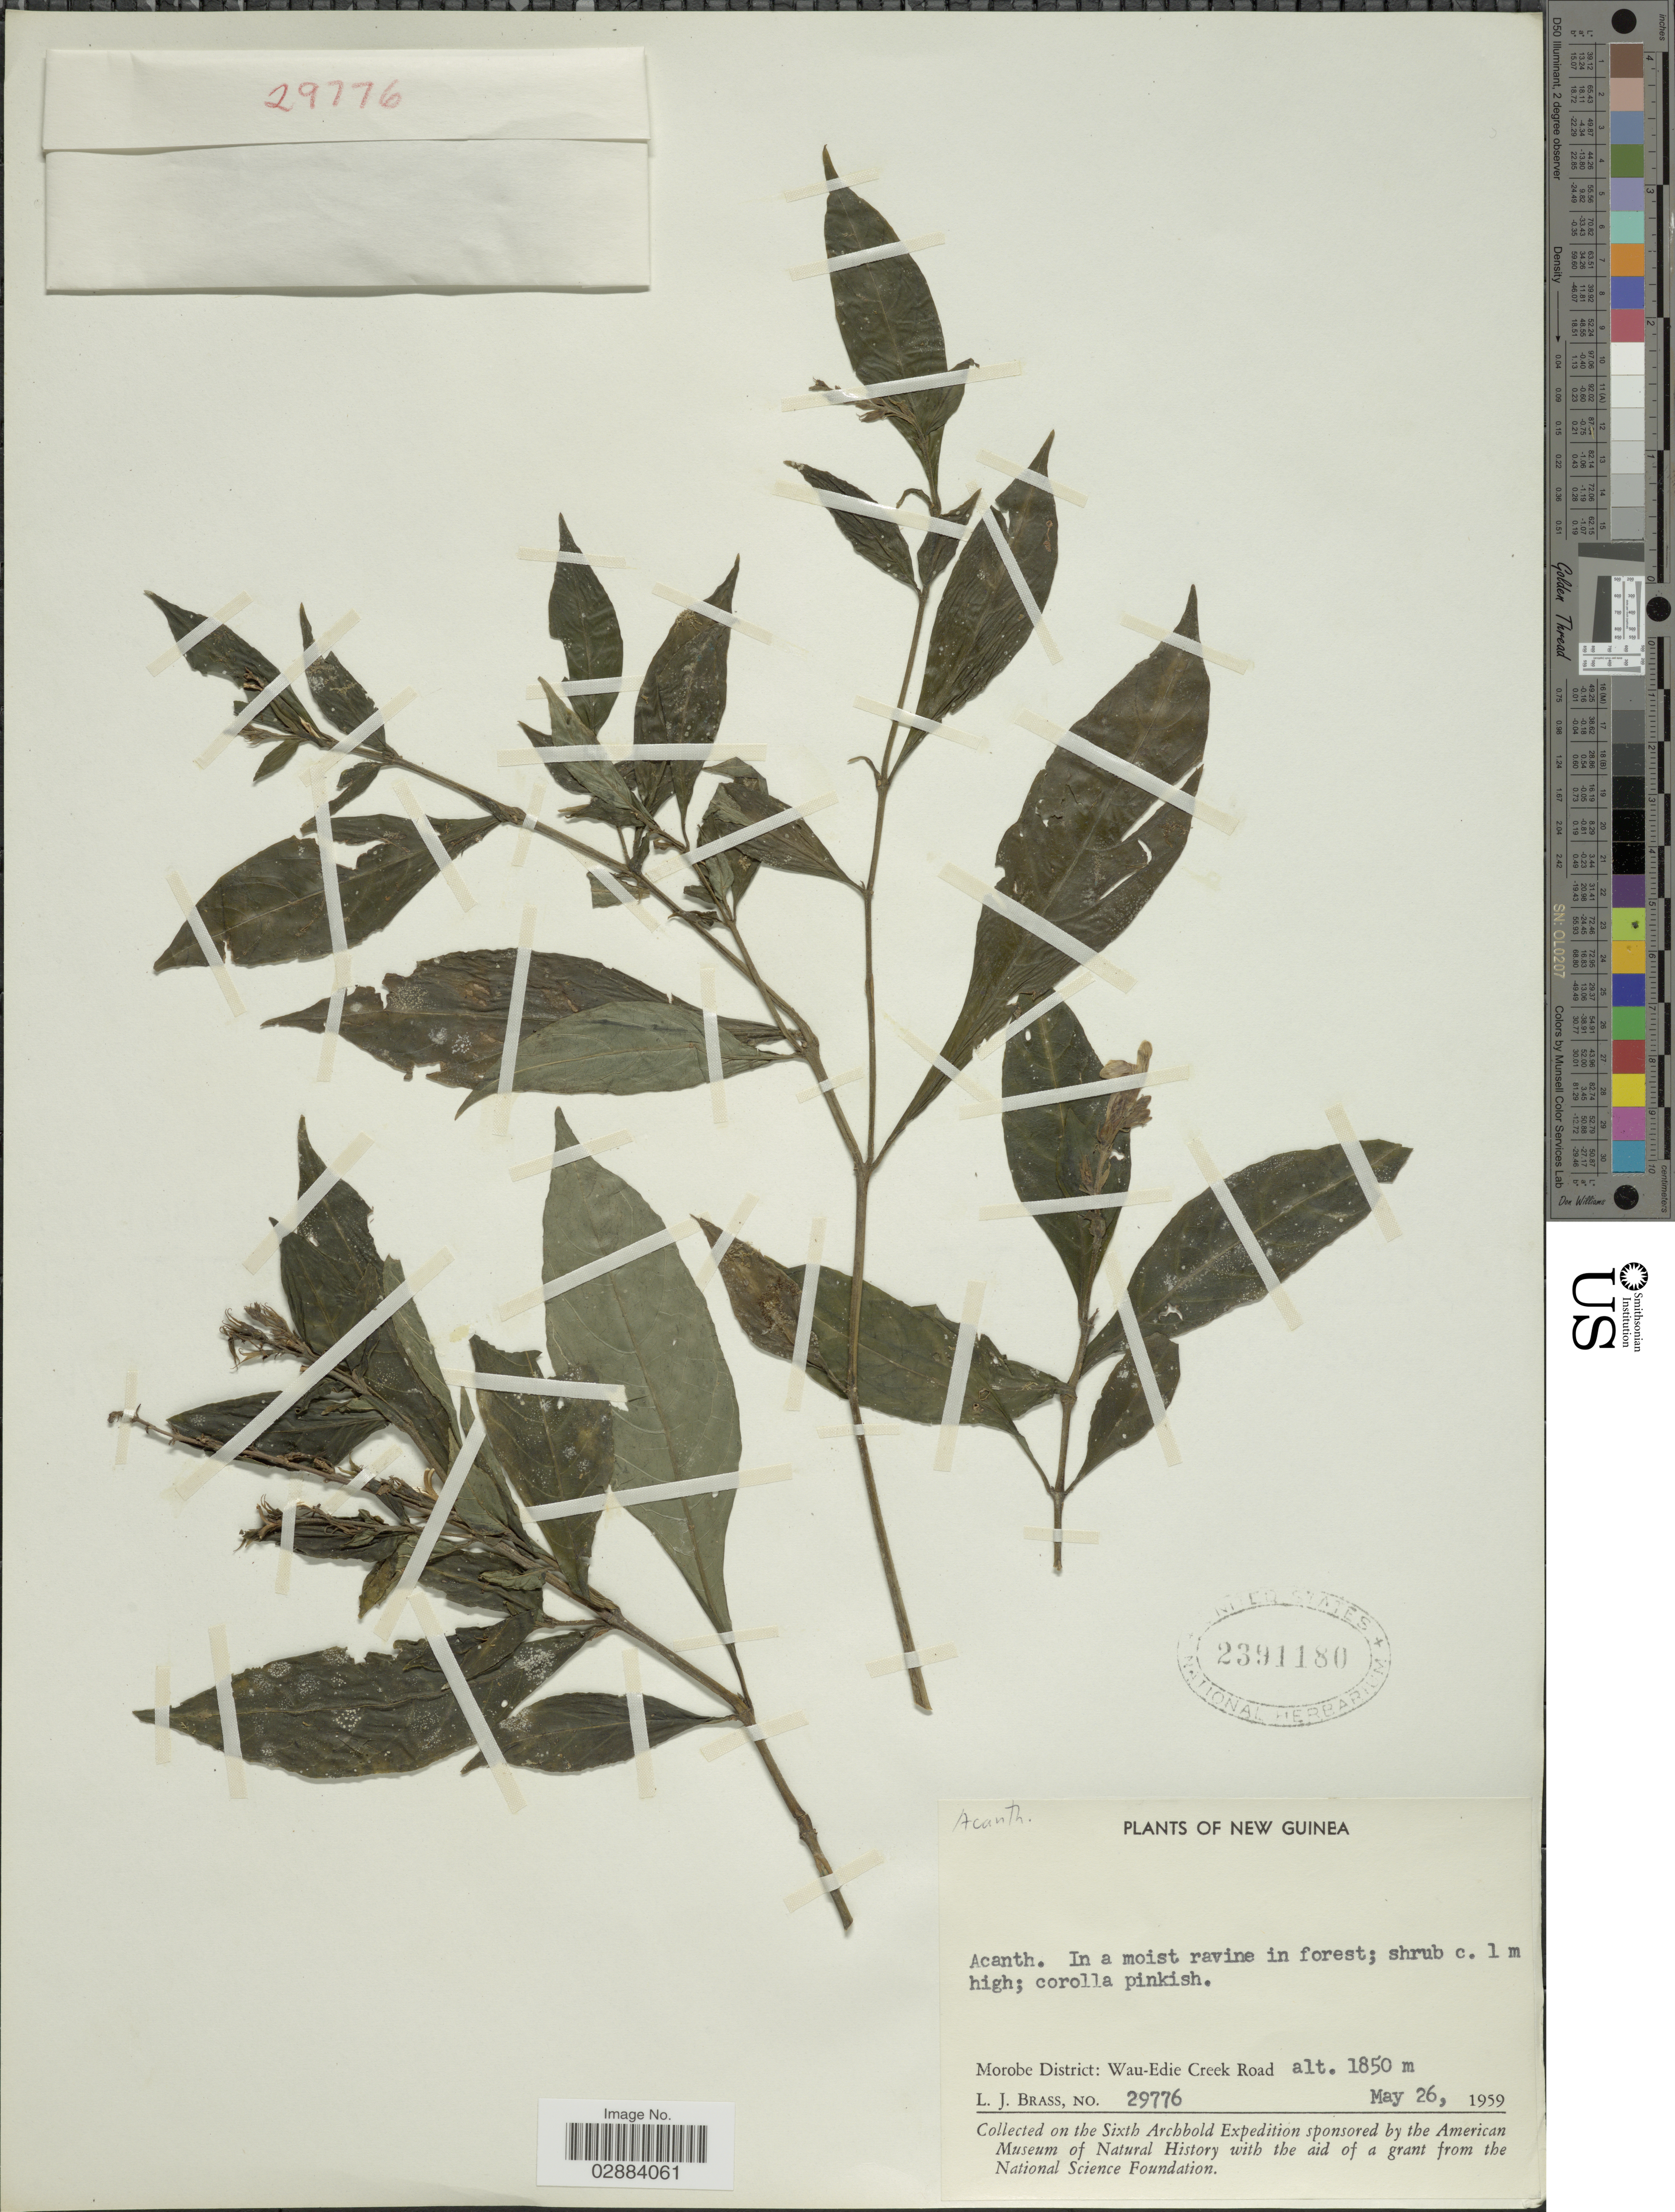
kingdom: Plantae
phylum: Tracheophyta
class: Magnoliopsida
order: Lamiales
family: Acanthaceae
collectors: L. J. Brass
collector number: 29776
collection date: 1959-05-26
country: Papua New Guinea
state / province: Morobe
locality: New Guinea. Morobe District: Wau-Edie Creek Road.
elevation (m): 1850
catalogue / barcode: US 2391180